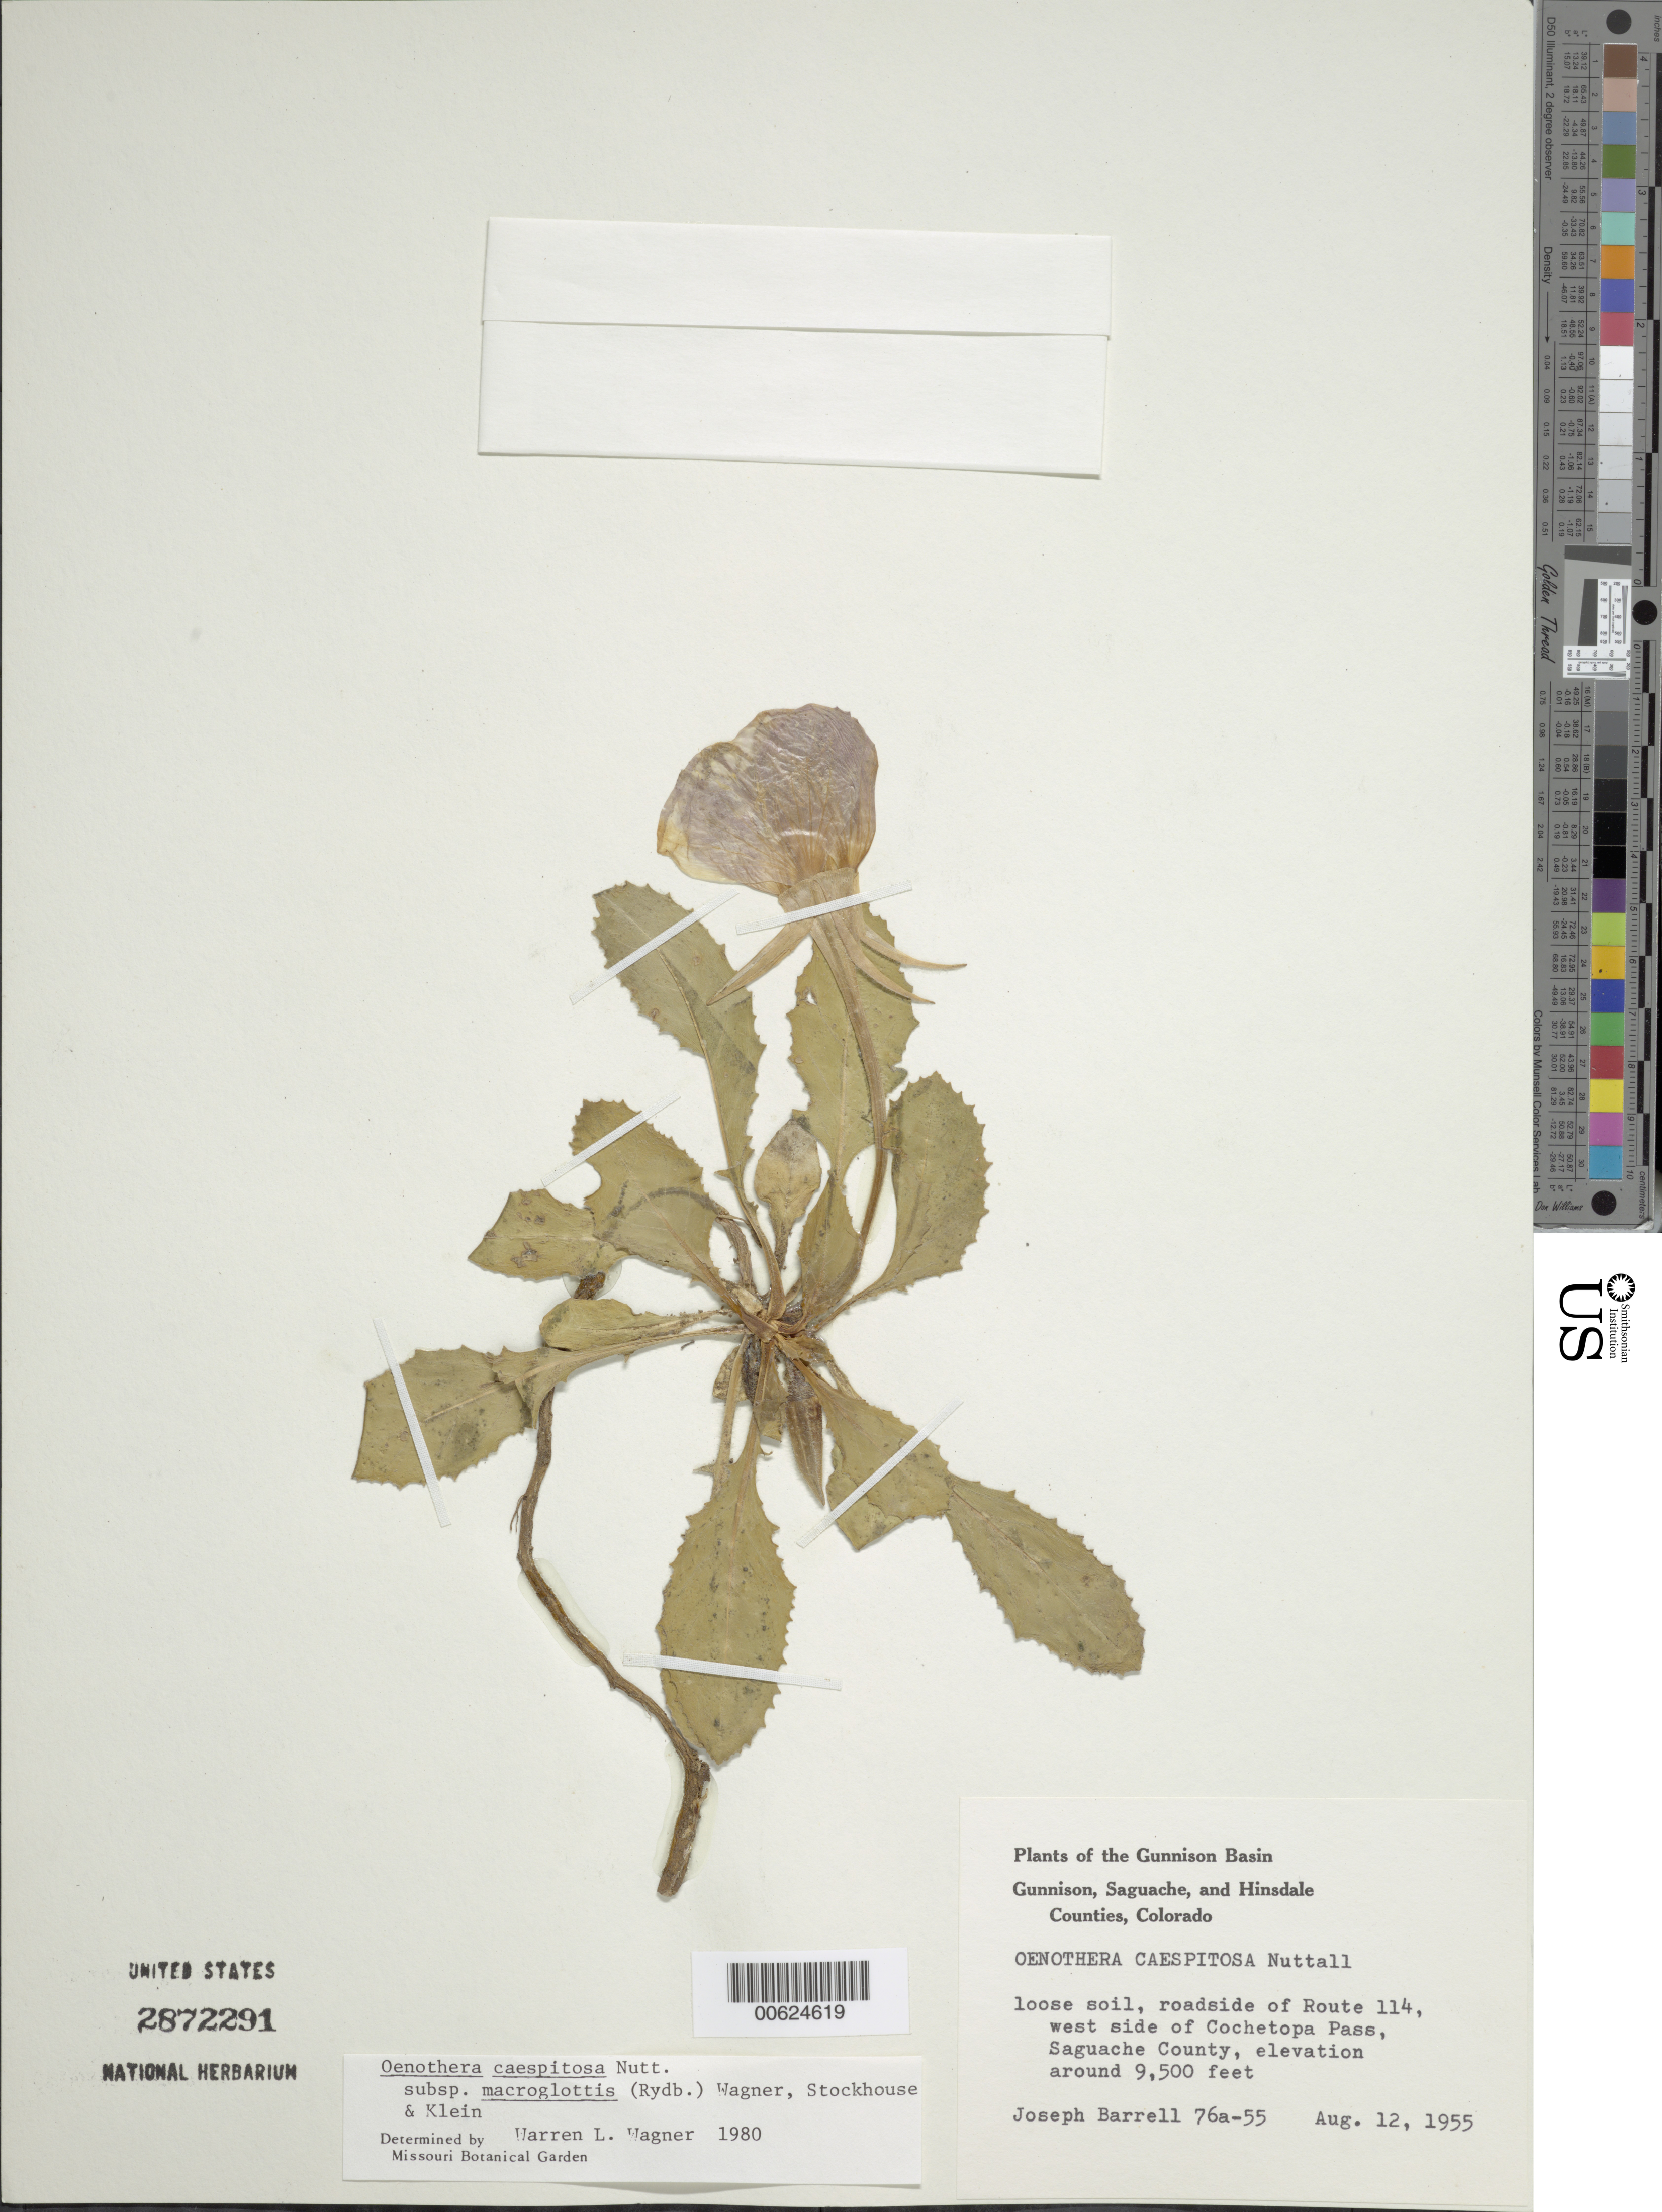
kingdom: Plantae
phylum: Tracheophyta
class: Magnoliopsida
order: Myrtales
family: Onagraceae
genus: Oenothera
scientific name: Oenothera cespitosa subsp. macroglottis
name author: (Rydb.) W.L. Wagner et al.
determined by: Wagner, W. L., (BOT), Smithsonian Institution - National Museum of Natural History (UNITED STATES)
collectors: J. Barrell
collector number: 76A-55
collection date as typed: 12 Aug 1955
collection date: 1955-08-12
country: United States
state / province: Colorado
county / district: Saguache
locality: W side of Cochetopa Pass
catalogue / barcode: US 2872291